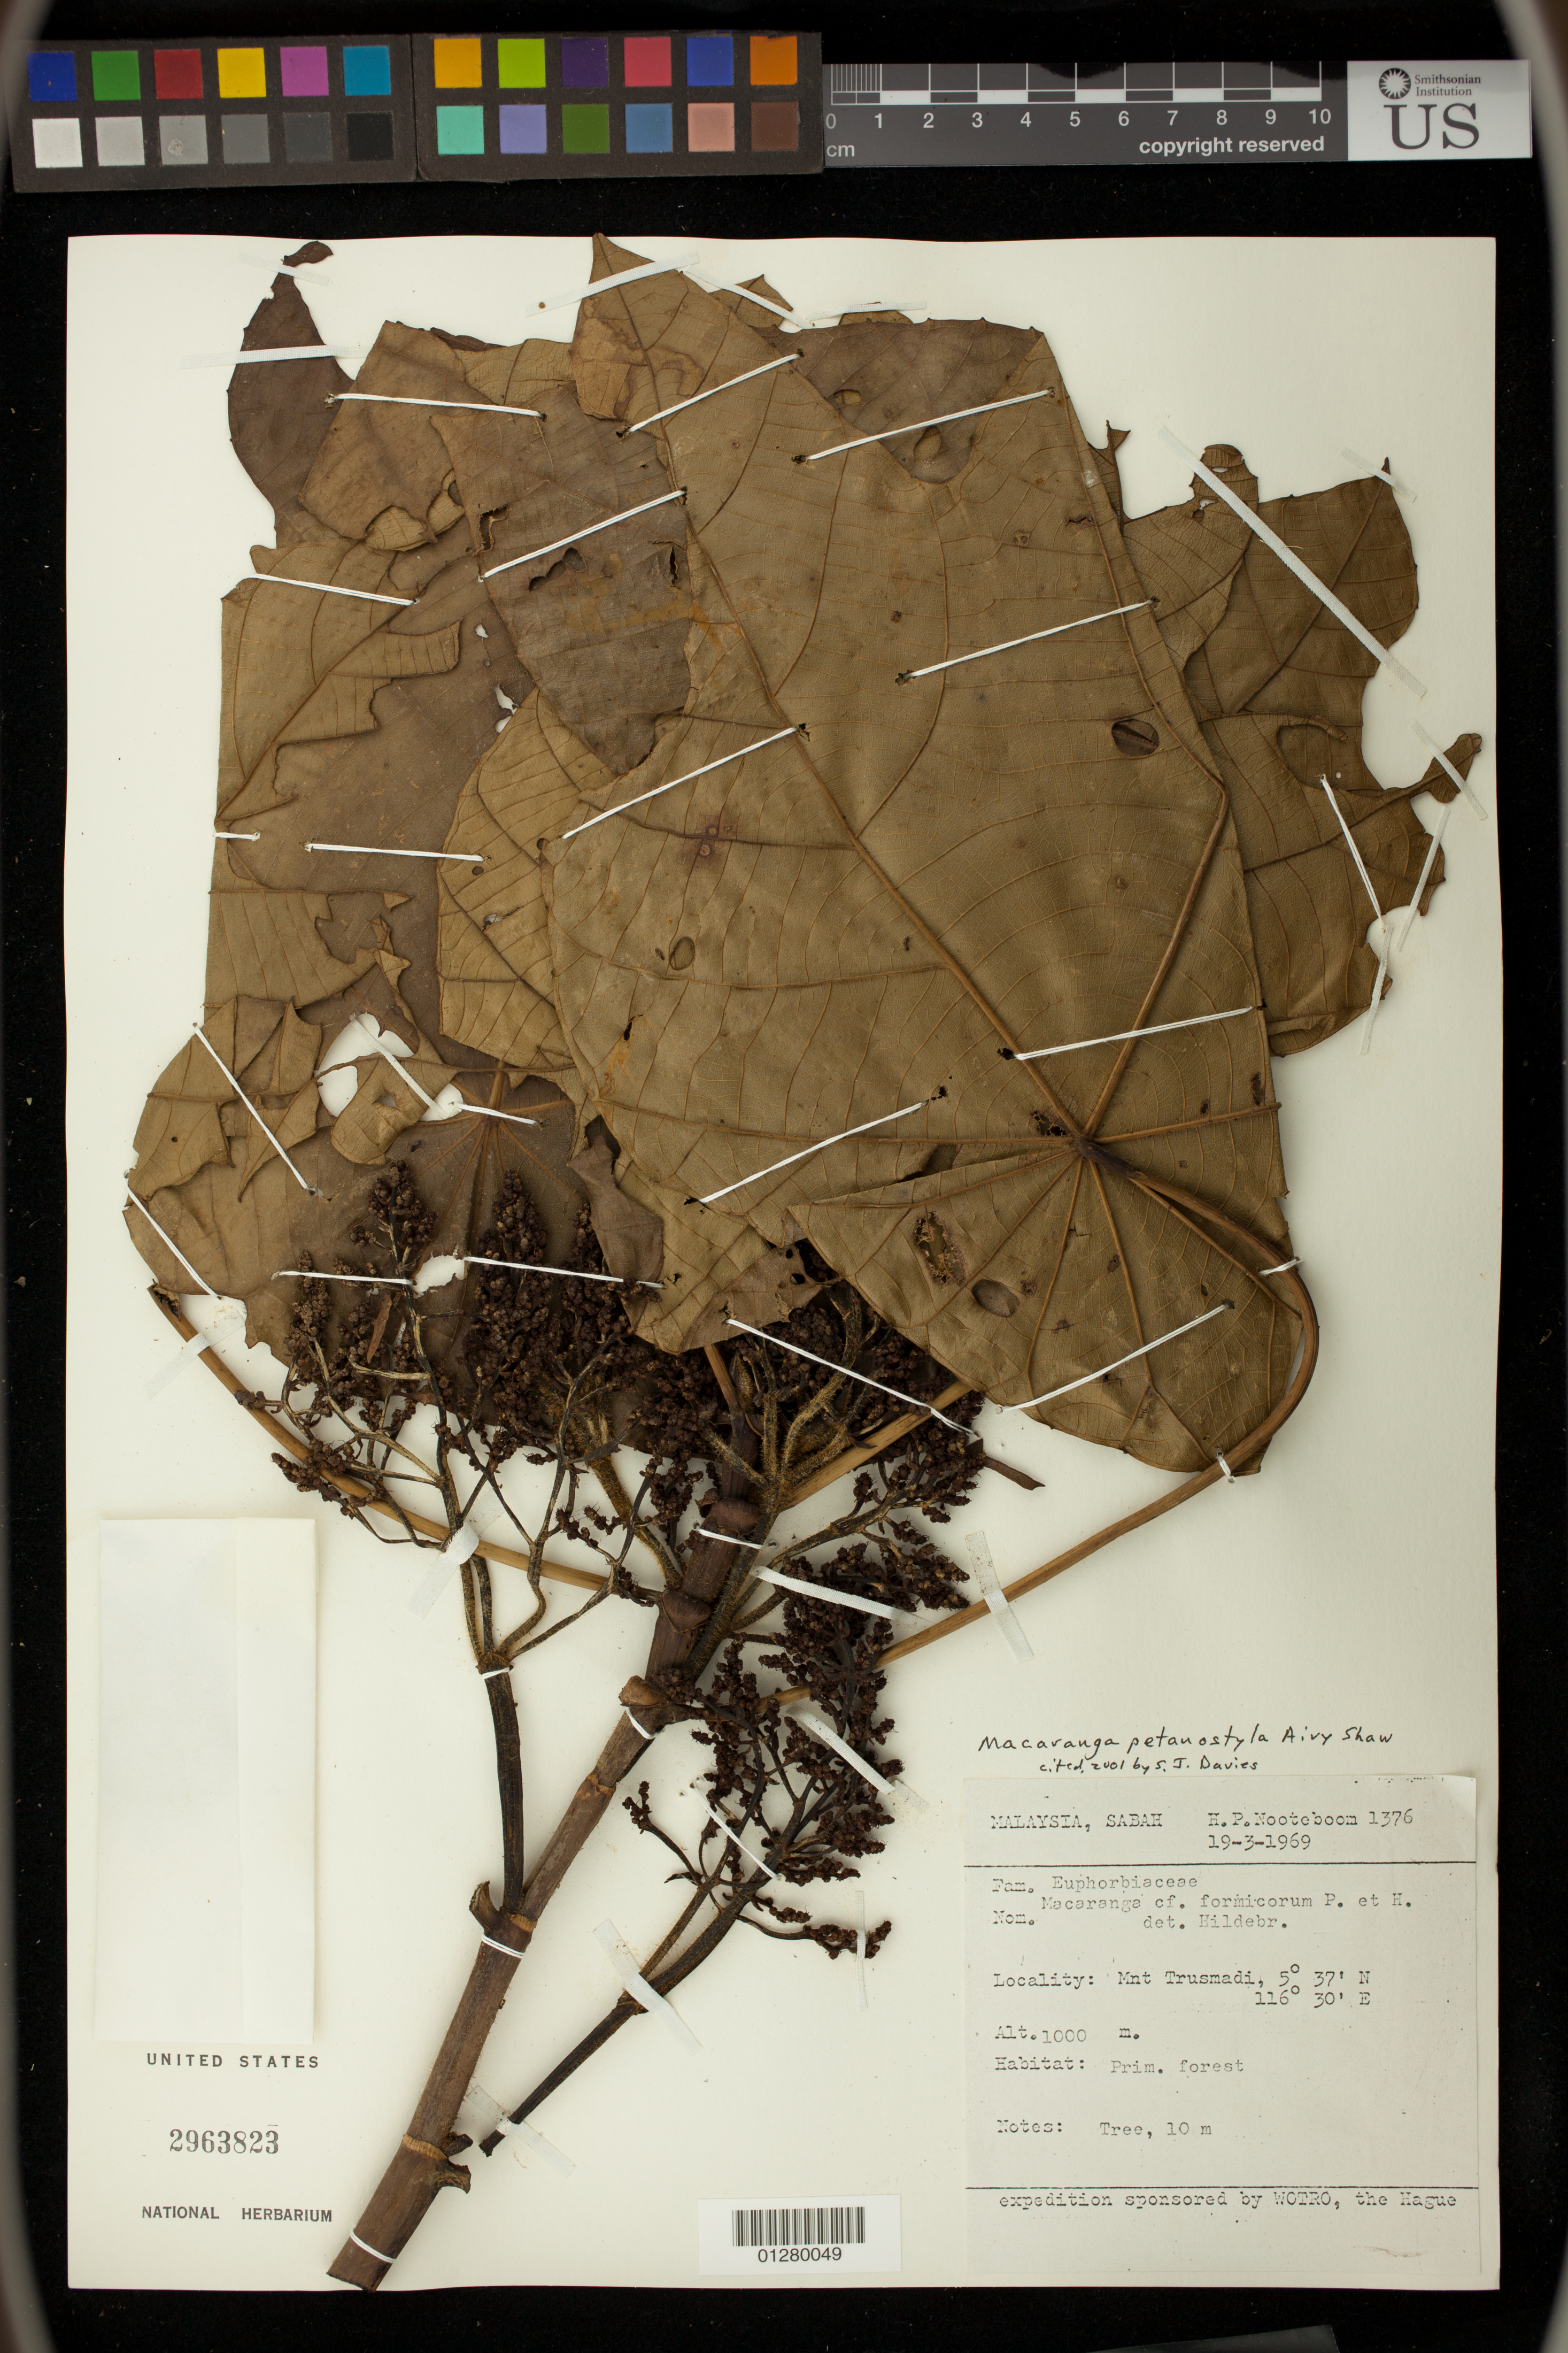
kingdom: Plantae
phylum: Tracheophyta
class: Magnoliopsida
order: Malpighiales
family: Euphorbiaceae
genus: Macaranga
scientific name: Macaranga petanostyla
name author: Airy Shaw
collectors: H. P. Nooteboom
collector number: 1376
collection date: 1969-03-19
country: Malaysia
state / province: Sabah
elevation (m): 305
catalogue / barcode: US 2963823